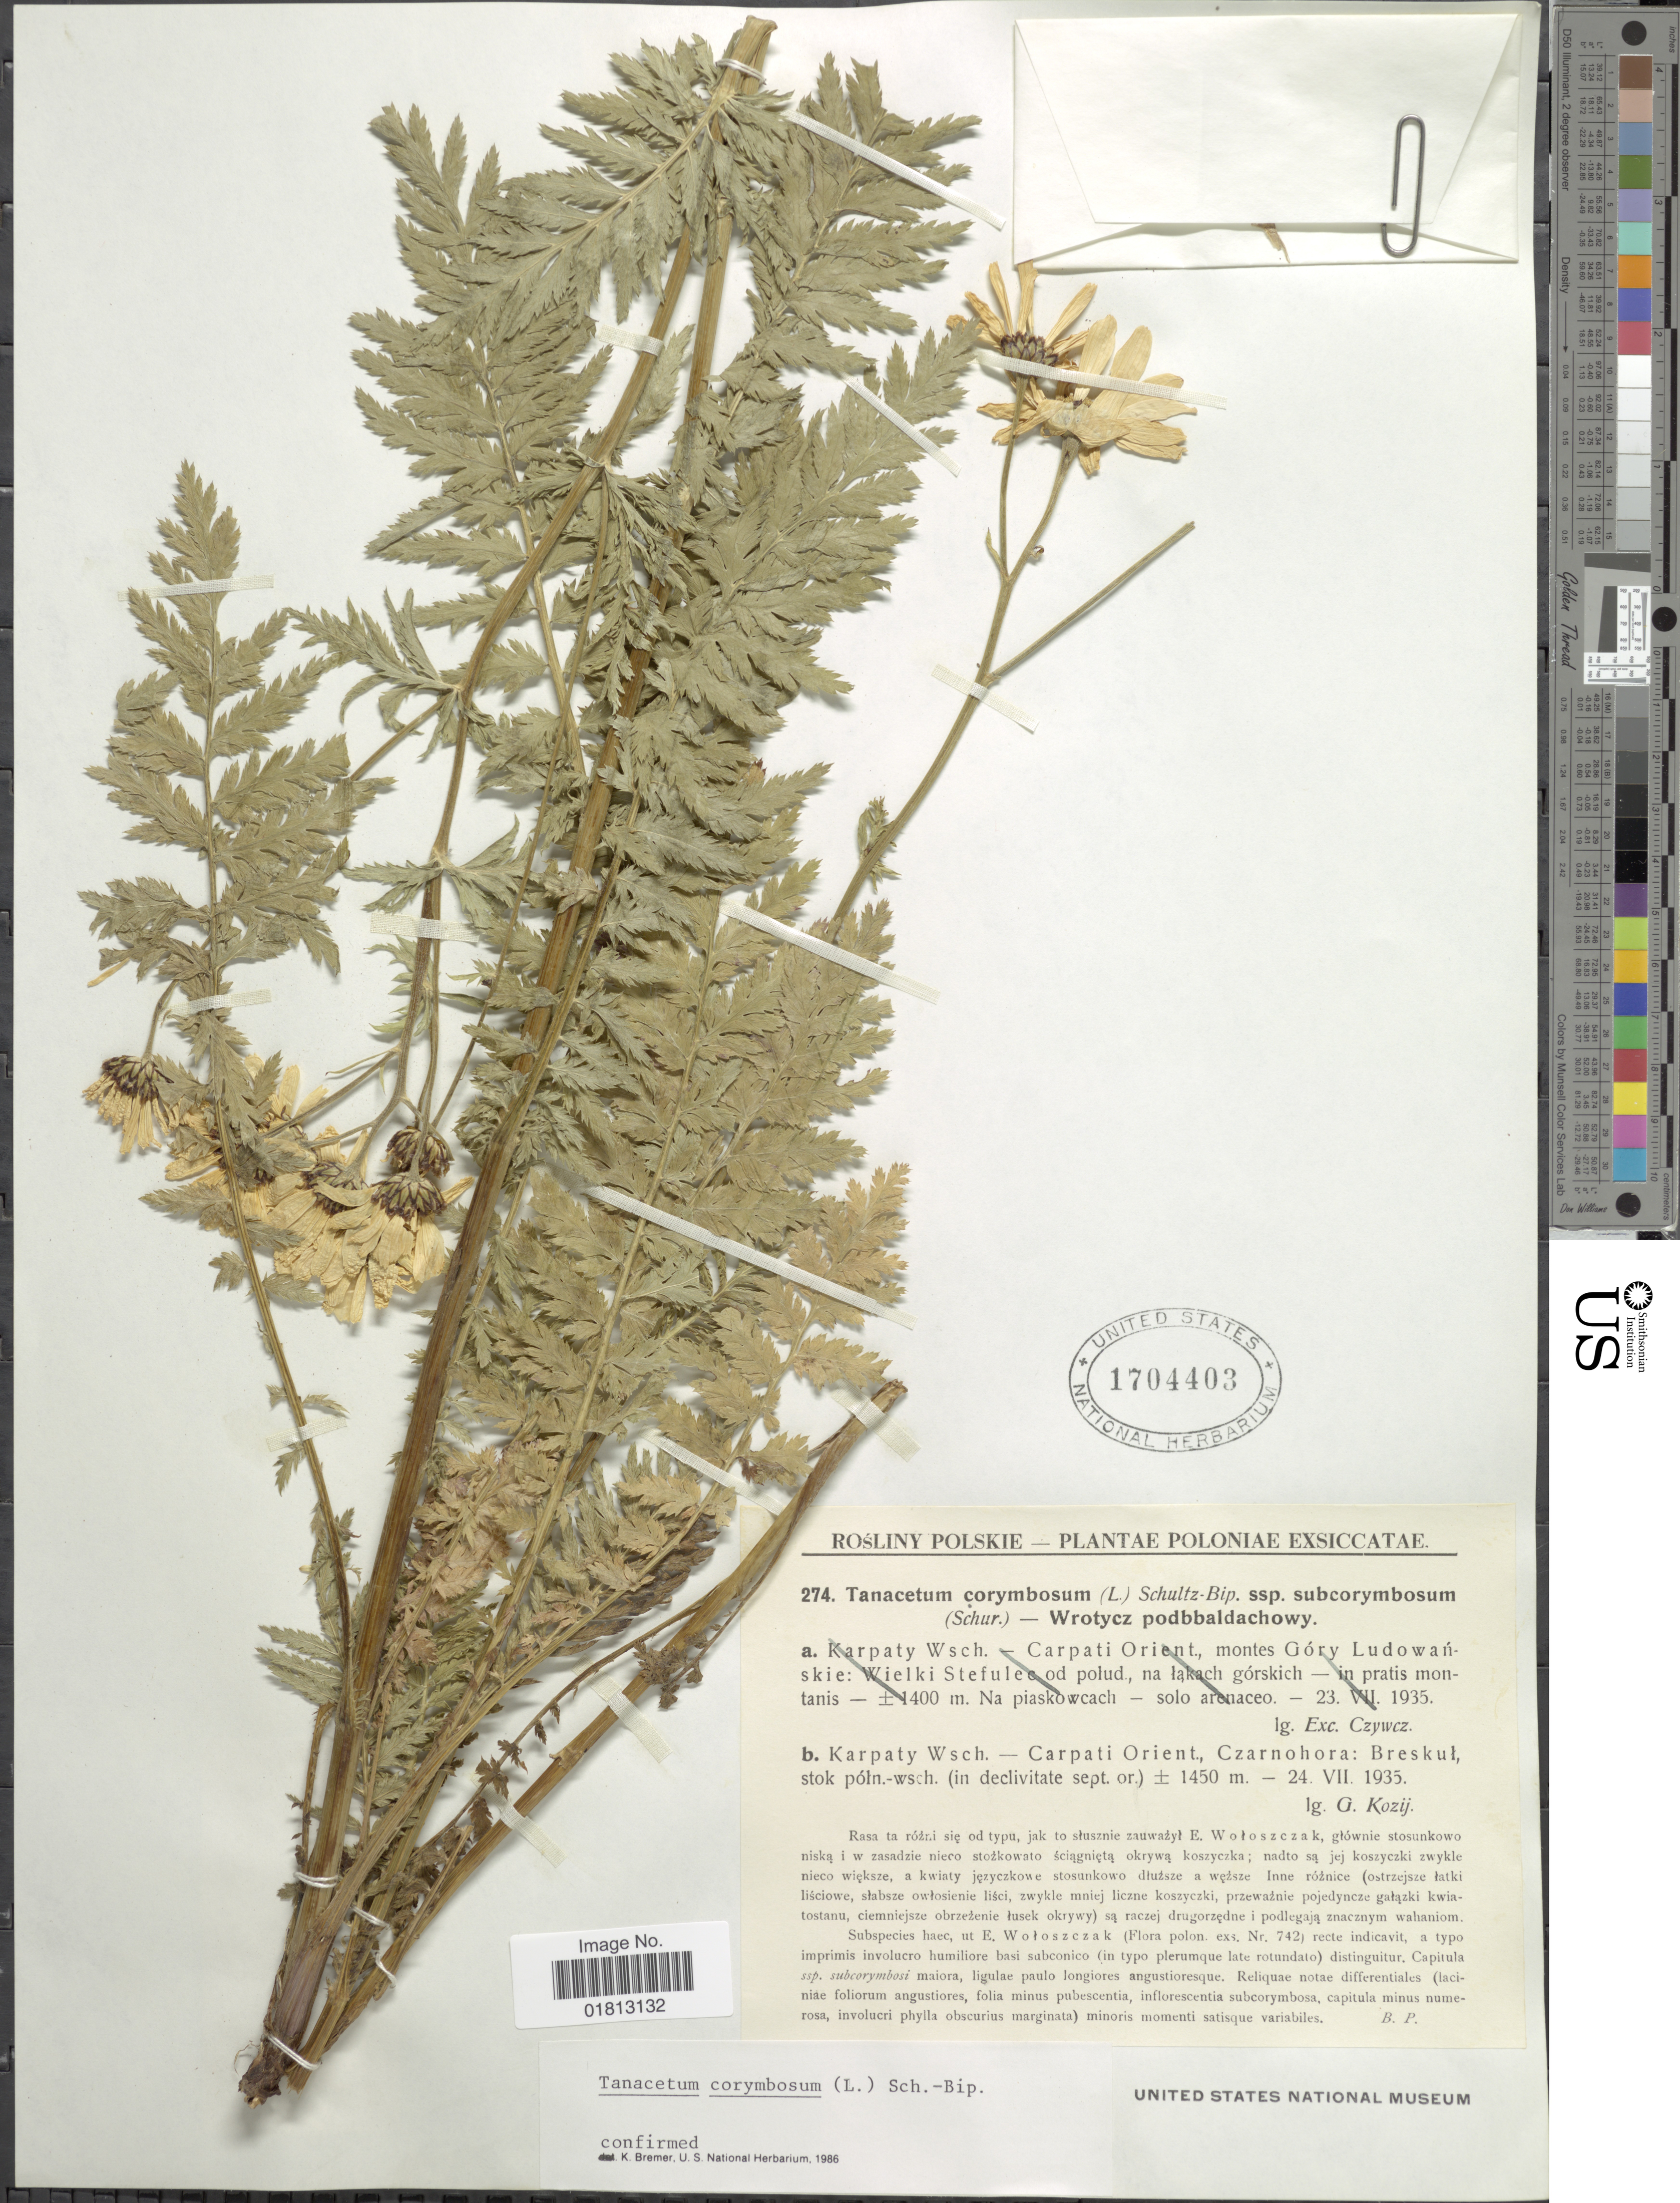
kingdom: Plantae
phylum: Tracheophyta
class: Magnoliopsida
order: Asterales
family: Asteraceae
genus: Tanacetum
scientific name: Tanacetum corymbosum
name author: (L.) Sch. Bip.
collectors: G. Kozij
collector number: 274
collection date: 1935-07-24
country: Poland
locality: Karpaty Wsch, Carpati Orient., Czarnohora: Breskul stok poln.-wsch.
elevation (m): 1450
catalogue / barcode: US 1704403